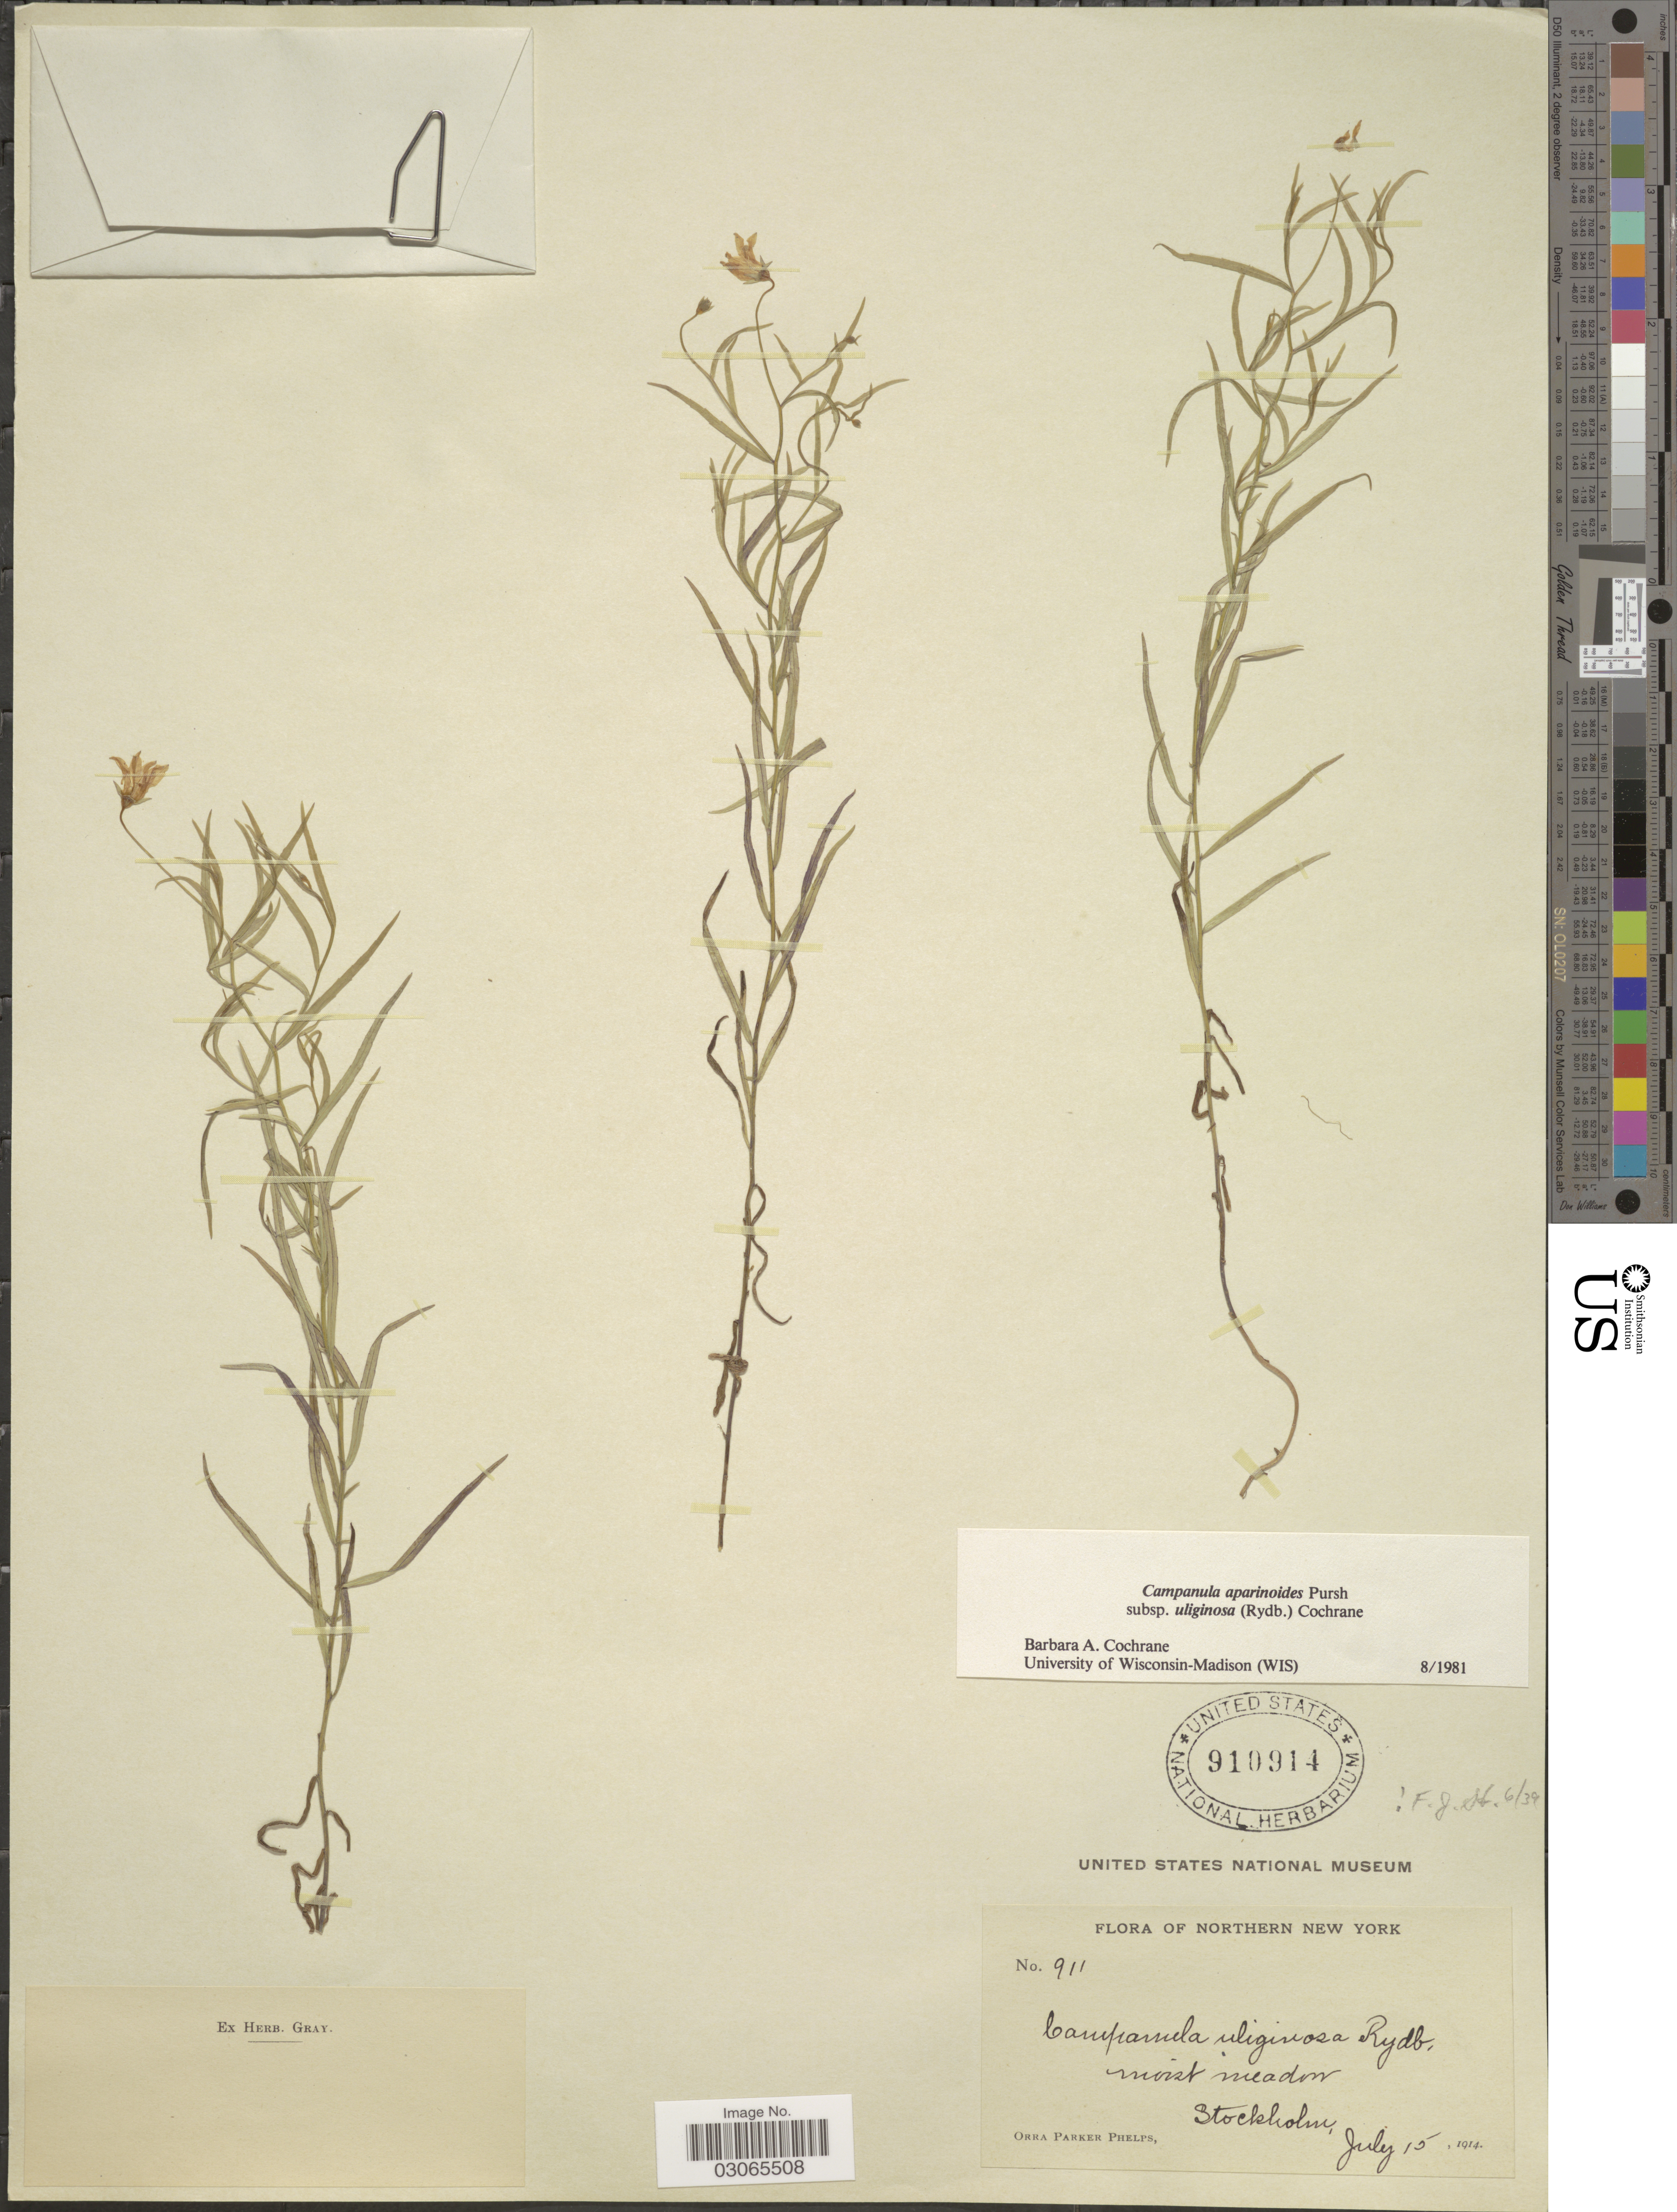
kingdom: Plantae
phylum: Tracheophyta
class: Magnoliopsida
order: Asterales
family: Campanulaceae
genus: Campanula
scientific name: Campanula aparinoides var. uliginosa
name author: (Rydb.) Gleason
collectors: O. P. Phelps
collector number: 911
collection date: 1914-07-15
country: United States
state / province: New York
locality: Northern New York. Stockholm.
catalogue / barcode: US 910914